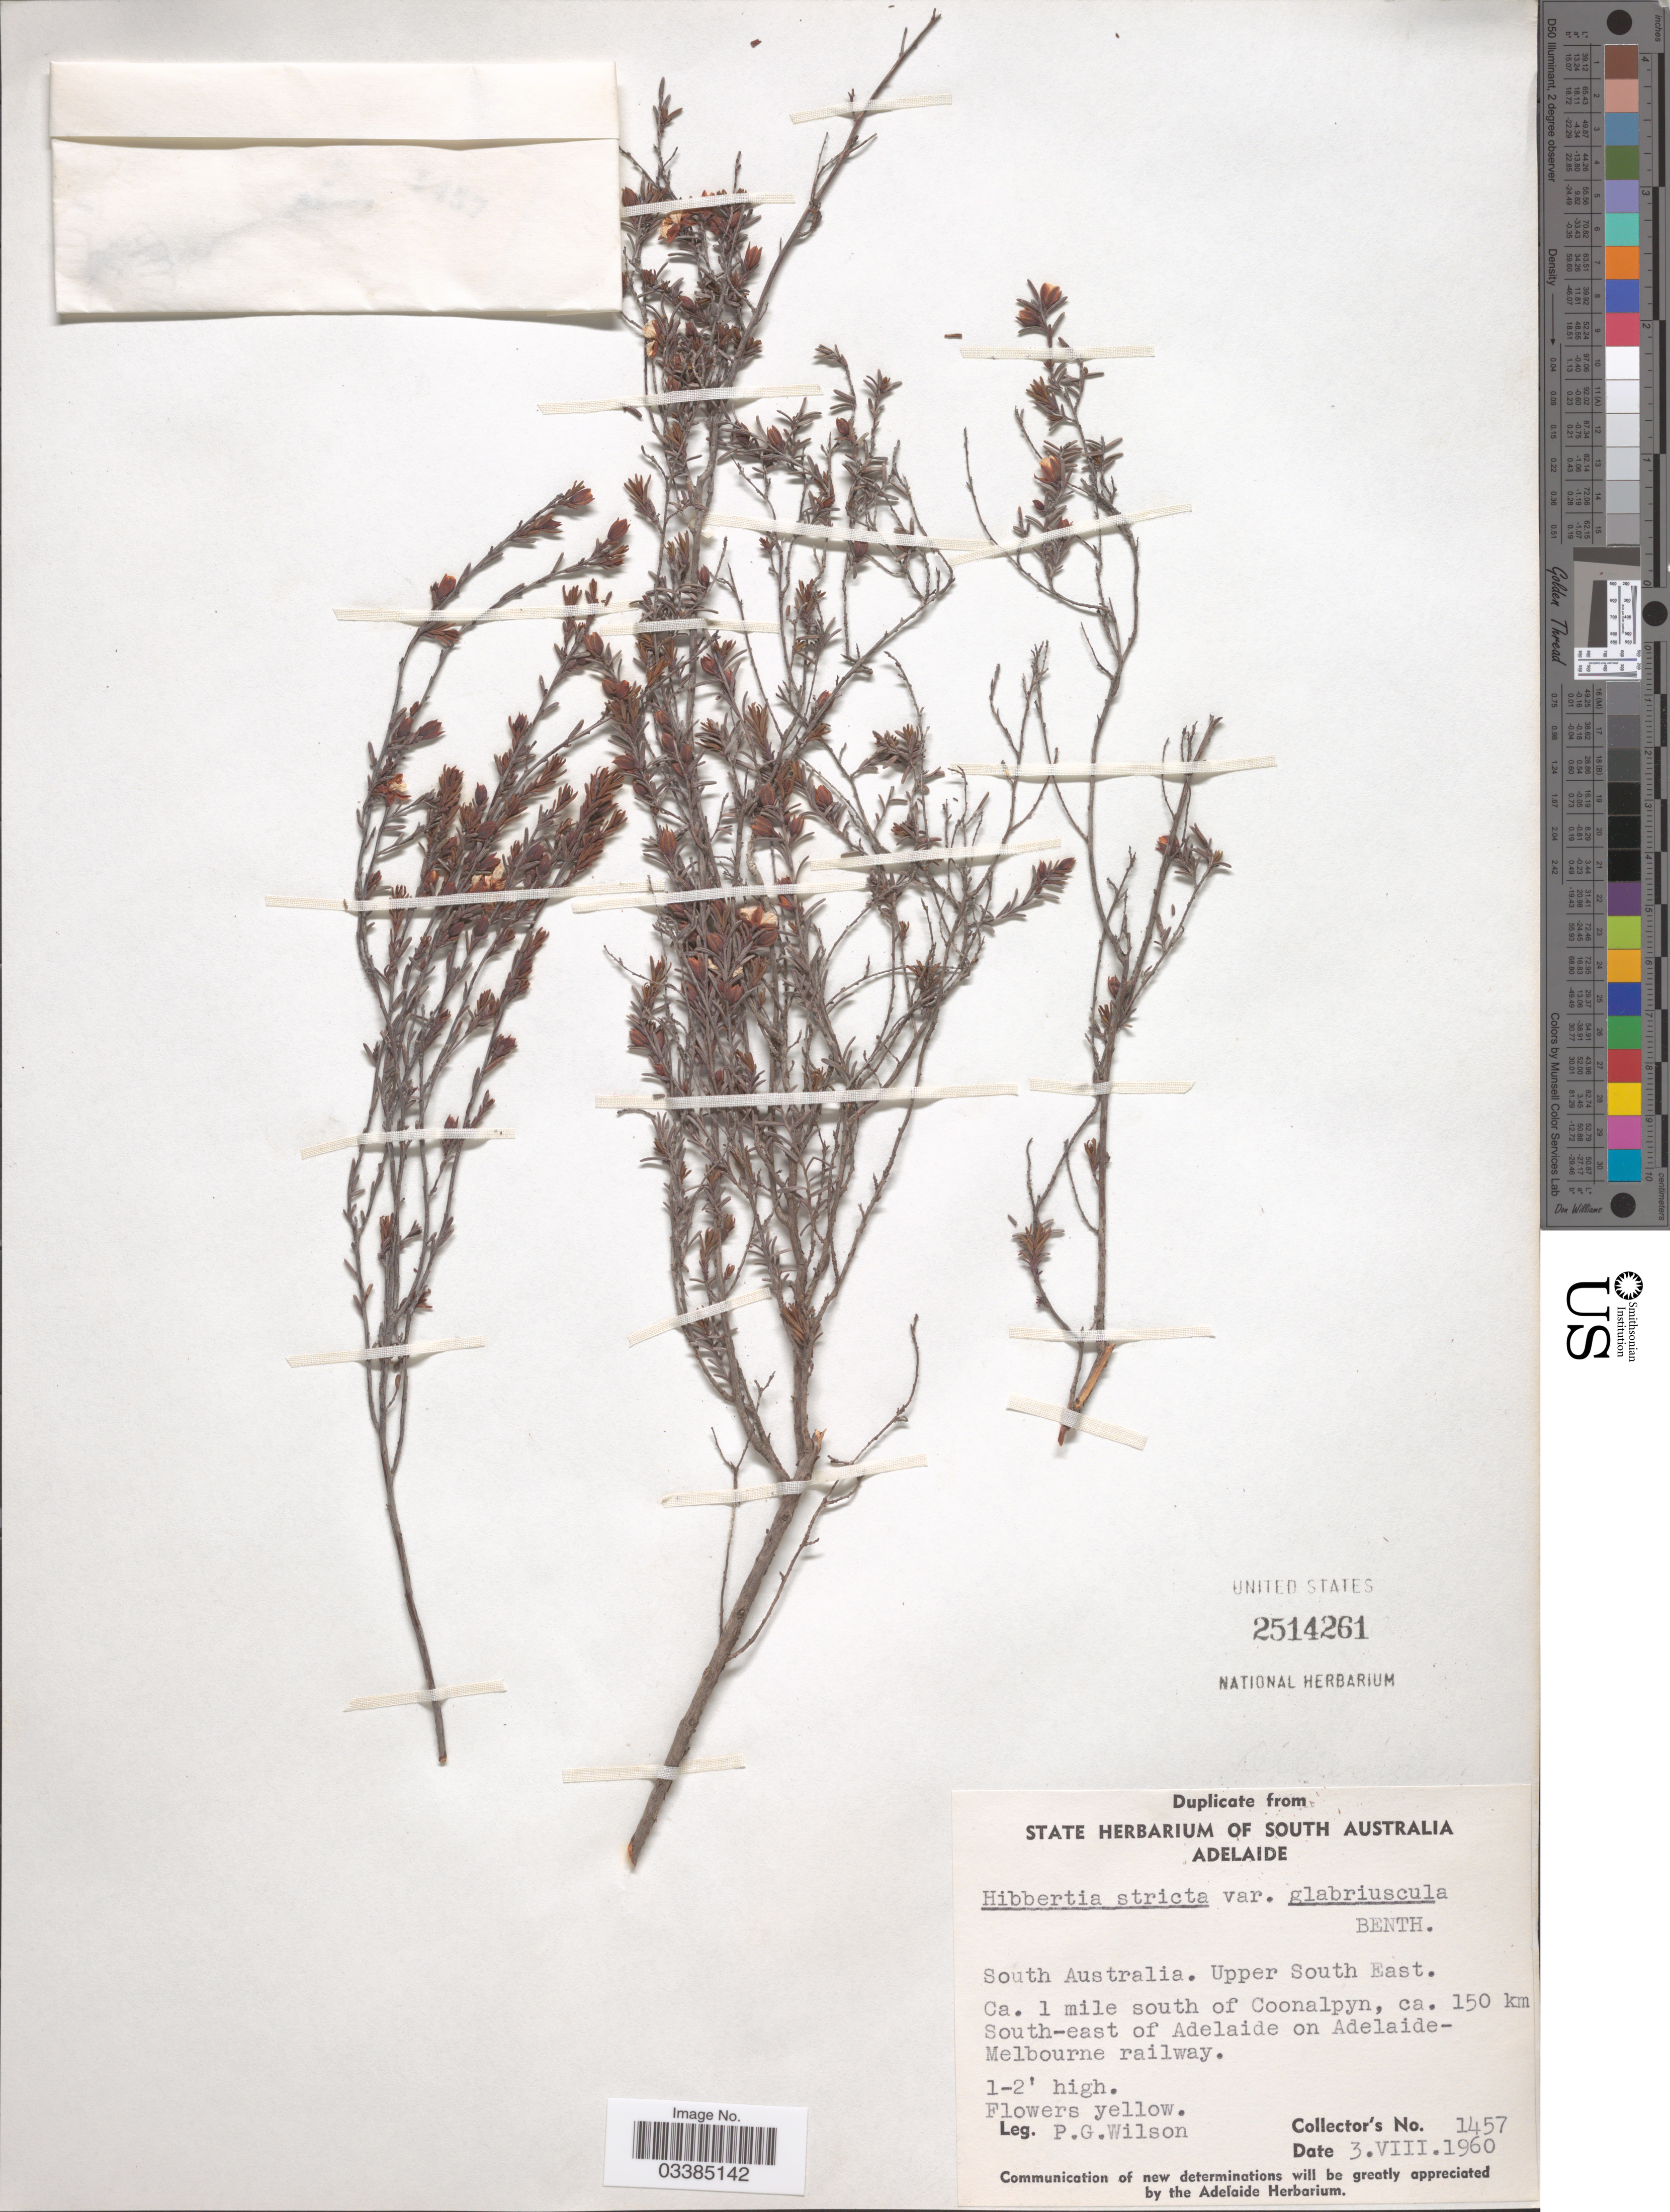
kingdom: Plantae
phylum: Tracheophyta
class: Magnoliopsida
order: Dilleniales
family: Dilleniaceae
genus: Hibbertia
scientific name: Hibbertia stricta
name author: R. Br. ex DC.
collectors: P. Wilson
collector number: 1457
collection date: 1960-08-03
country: Australia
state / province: South Australia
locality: Upper South East. Ca. 1 mile south of Coonalpyn, ca. 150 km South-east of Adelaide on Adelaide-Melbourne railway.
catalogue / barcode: US 2514261